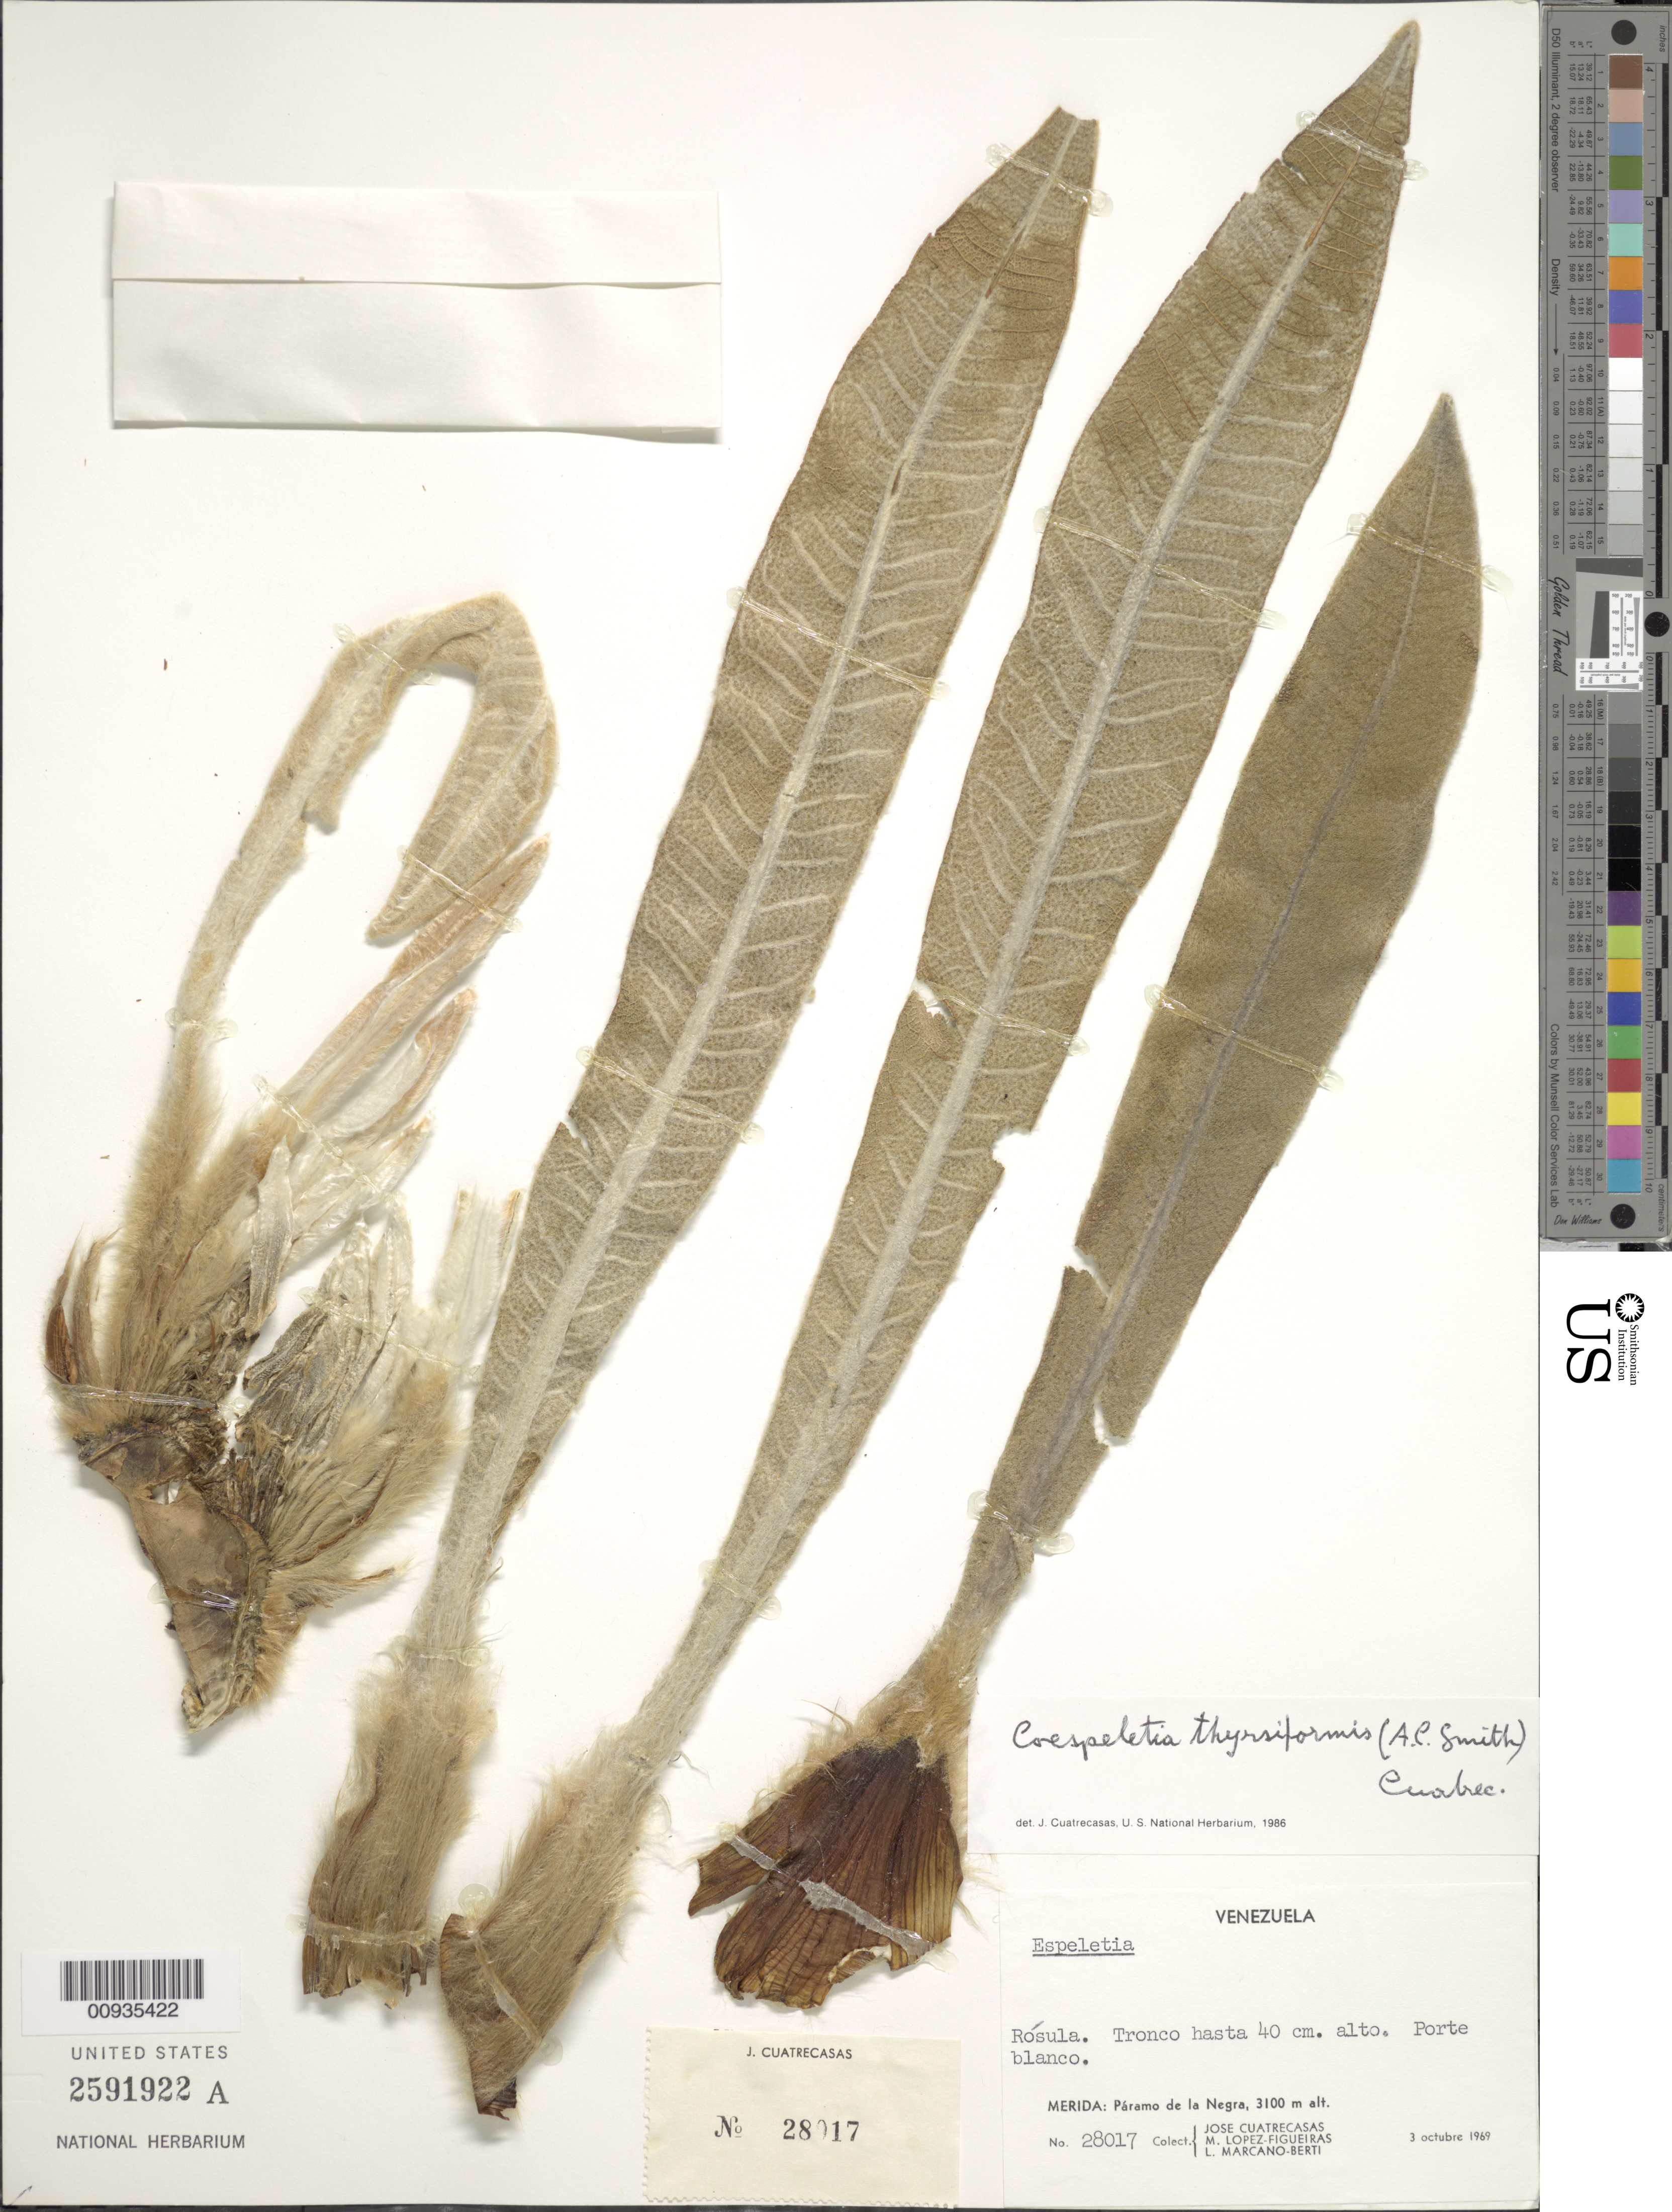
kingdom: Plantae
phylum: Tracheophyta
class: Magnoliopsida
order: Asterales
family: Asteraceae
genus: Coespeletia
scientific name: Coespeletia thyrsiformis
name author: (A.C. Sm.) Cuatrec.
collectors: J. Cuatrecasas, M. López Figueiras & L. Marcano-Berti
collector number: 28017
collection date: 1969-10-03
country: Venezuela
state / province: Mérida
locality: Paramo de la Negra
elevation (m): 3100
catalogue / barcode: US 259122A